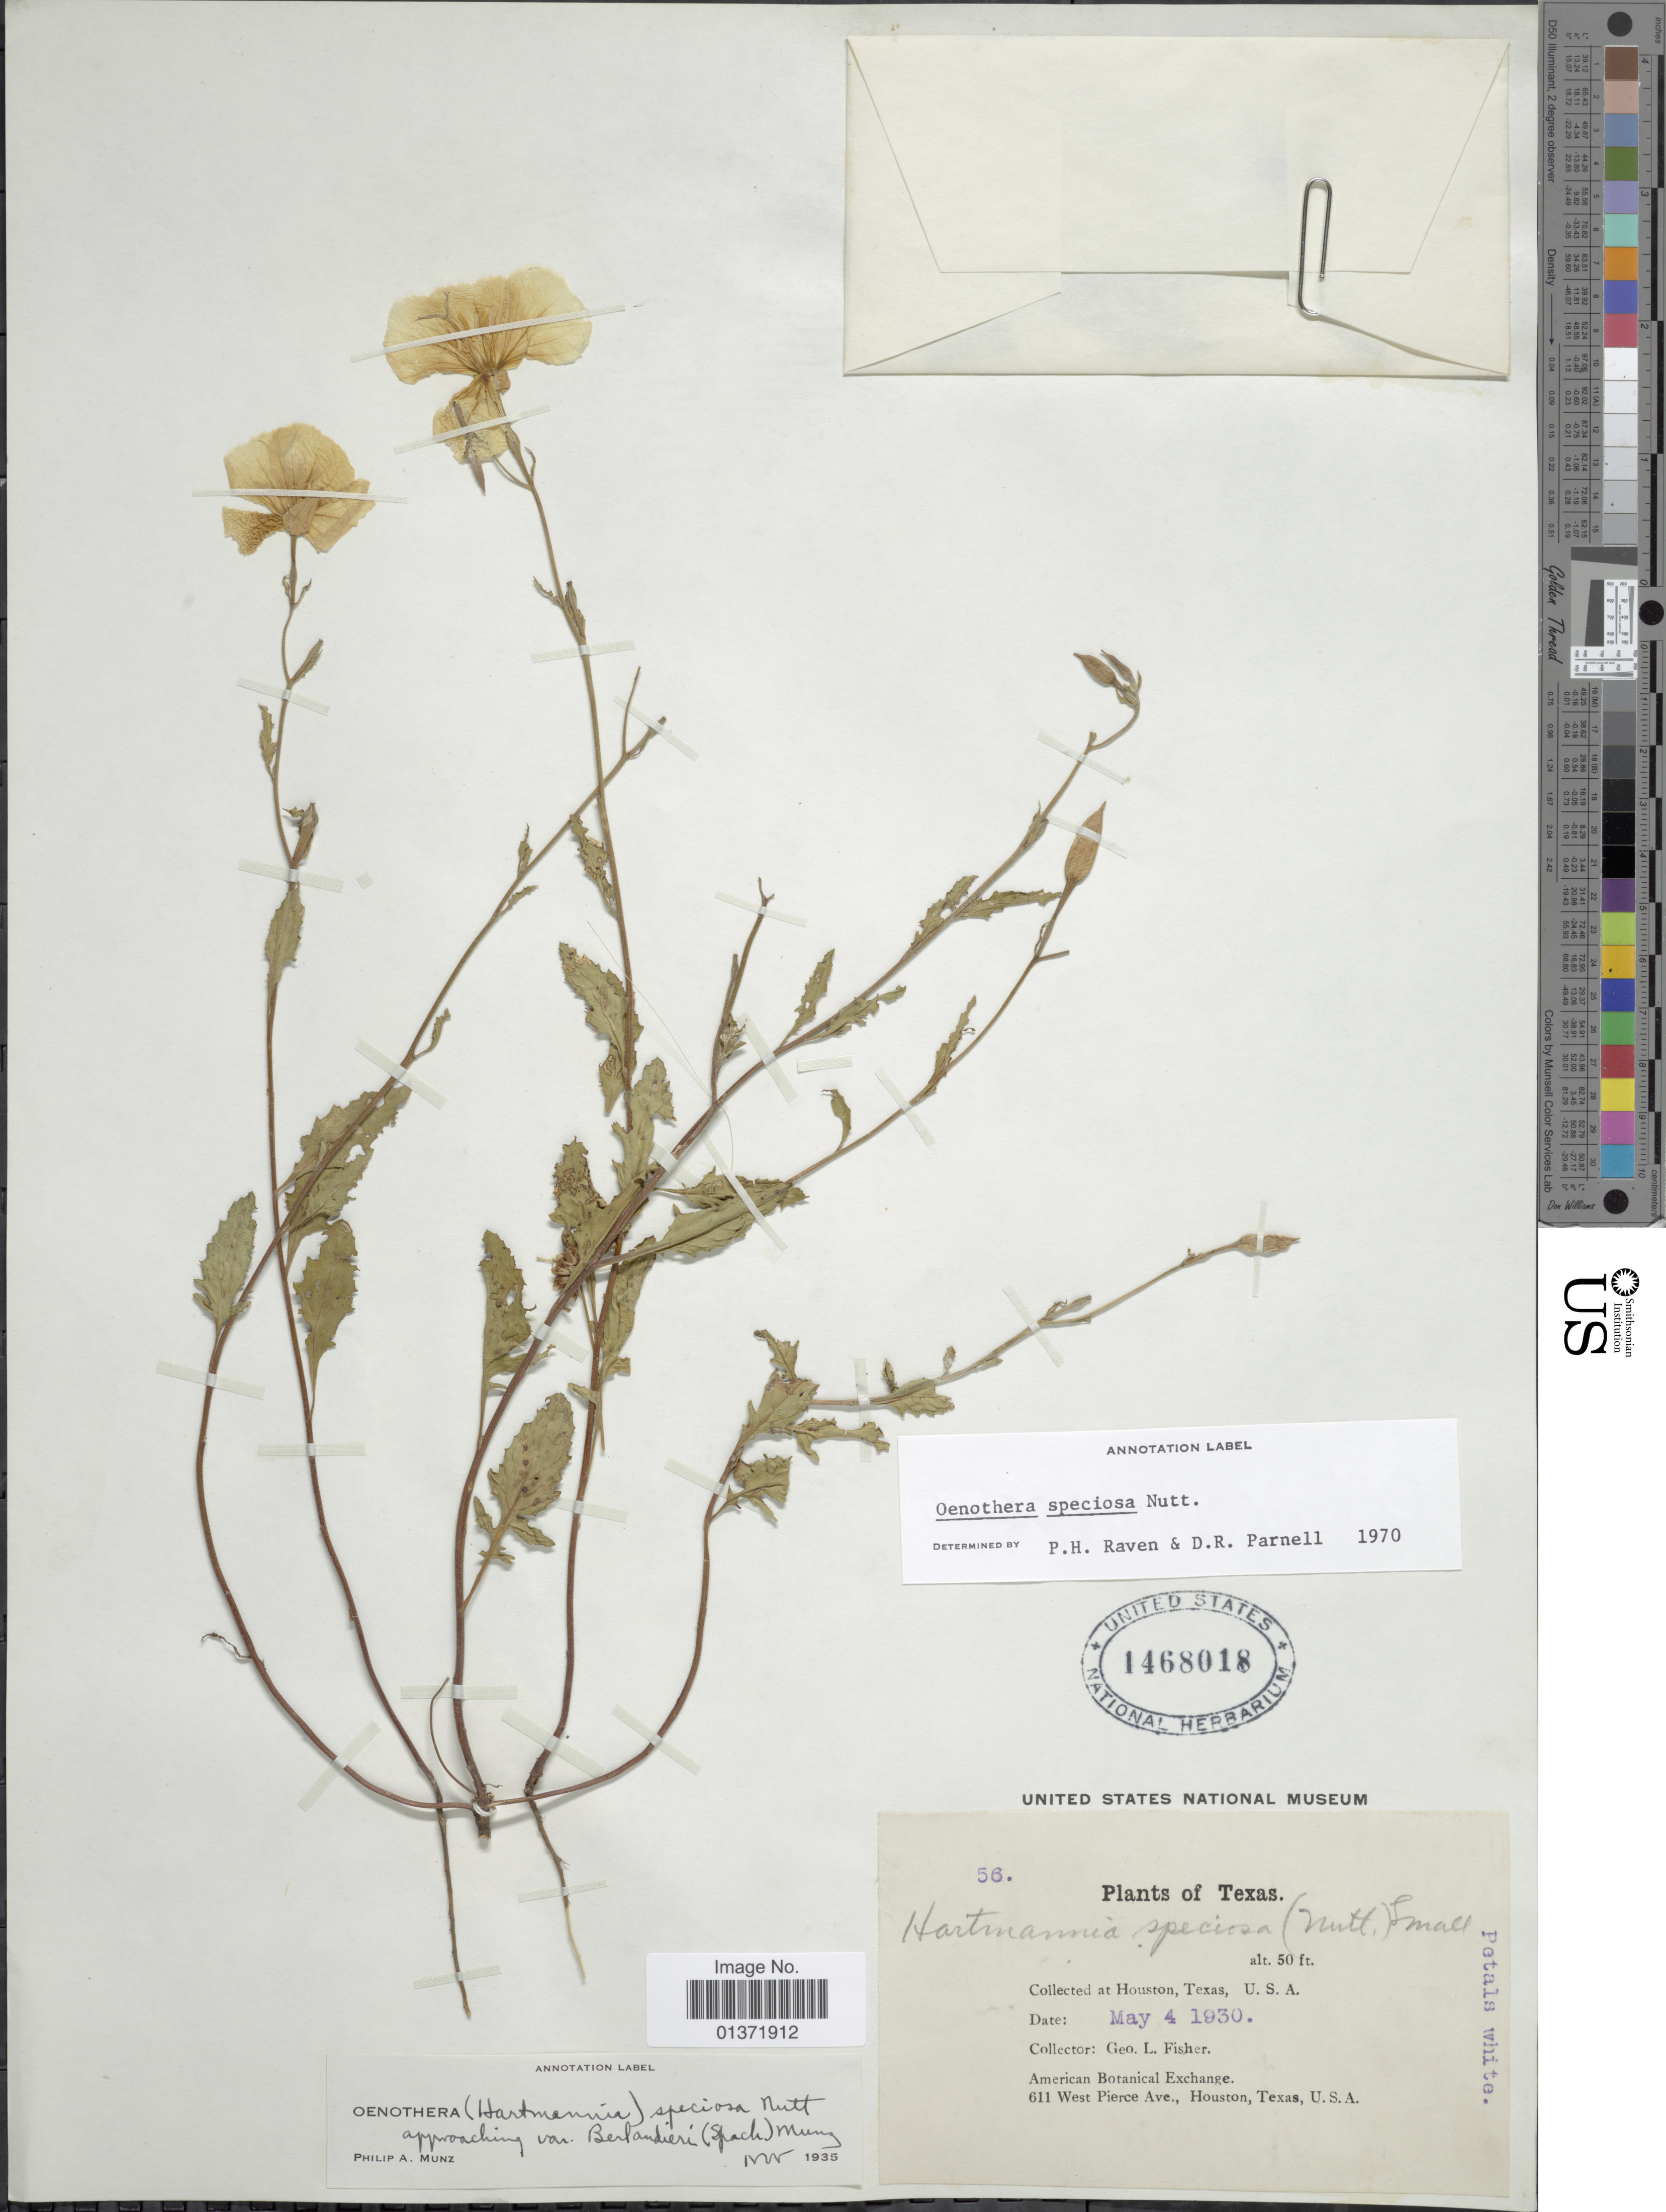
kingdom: Plantae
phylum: Tracheophyta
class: Magnoliopsida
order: Myrtales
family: Onagraceae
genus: Oenothera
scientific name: Oenothera speciosa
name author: Nutt.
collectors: G. L. Fisher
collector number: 56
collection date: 1930-05-04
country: United States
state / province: Texas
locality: Houston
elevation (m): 15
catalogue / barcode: US 1468018